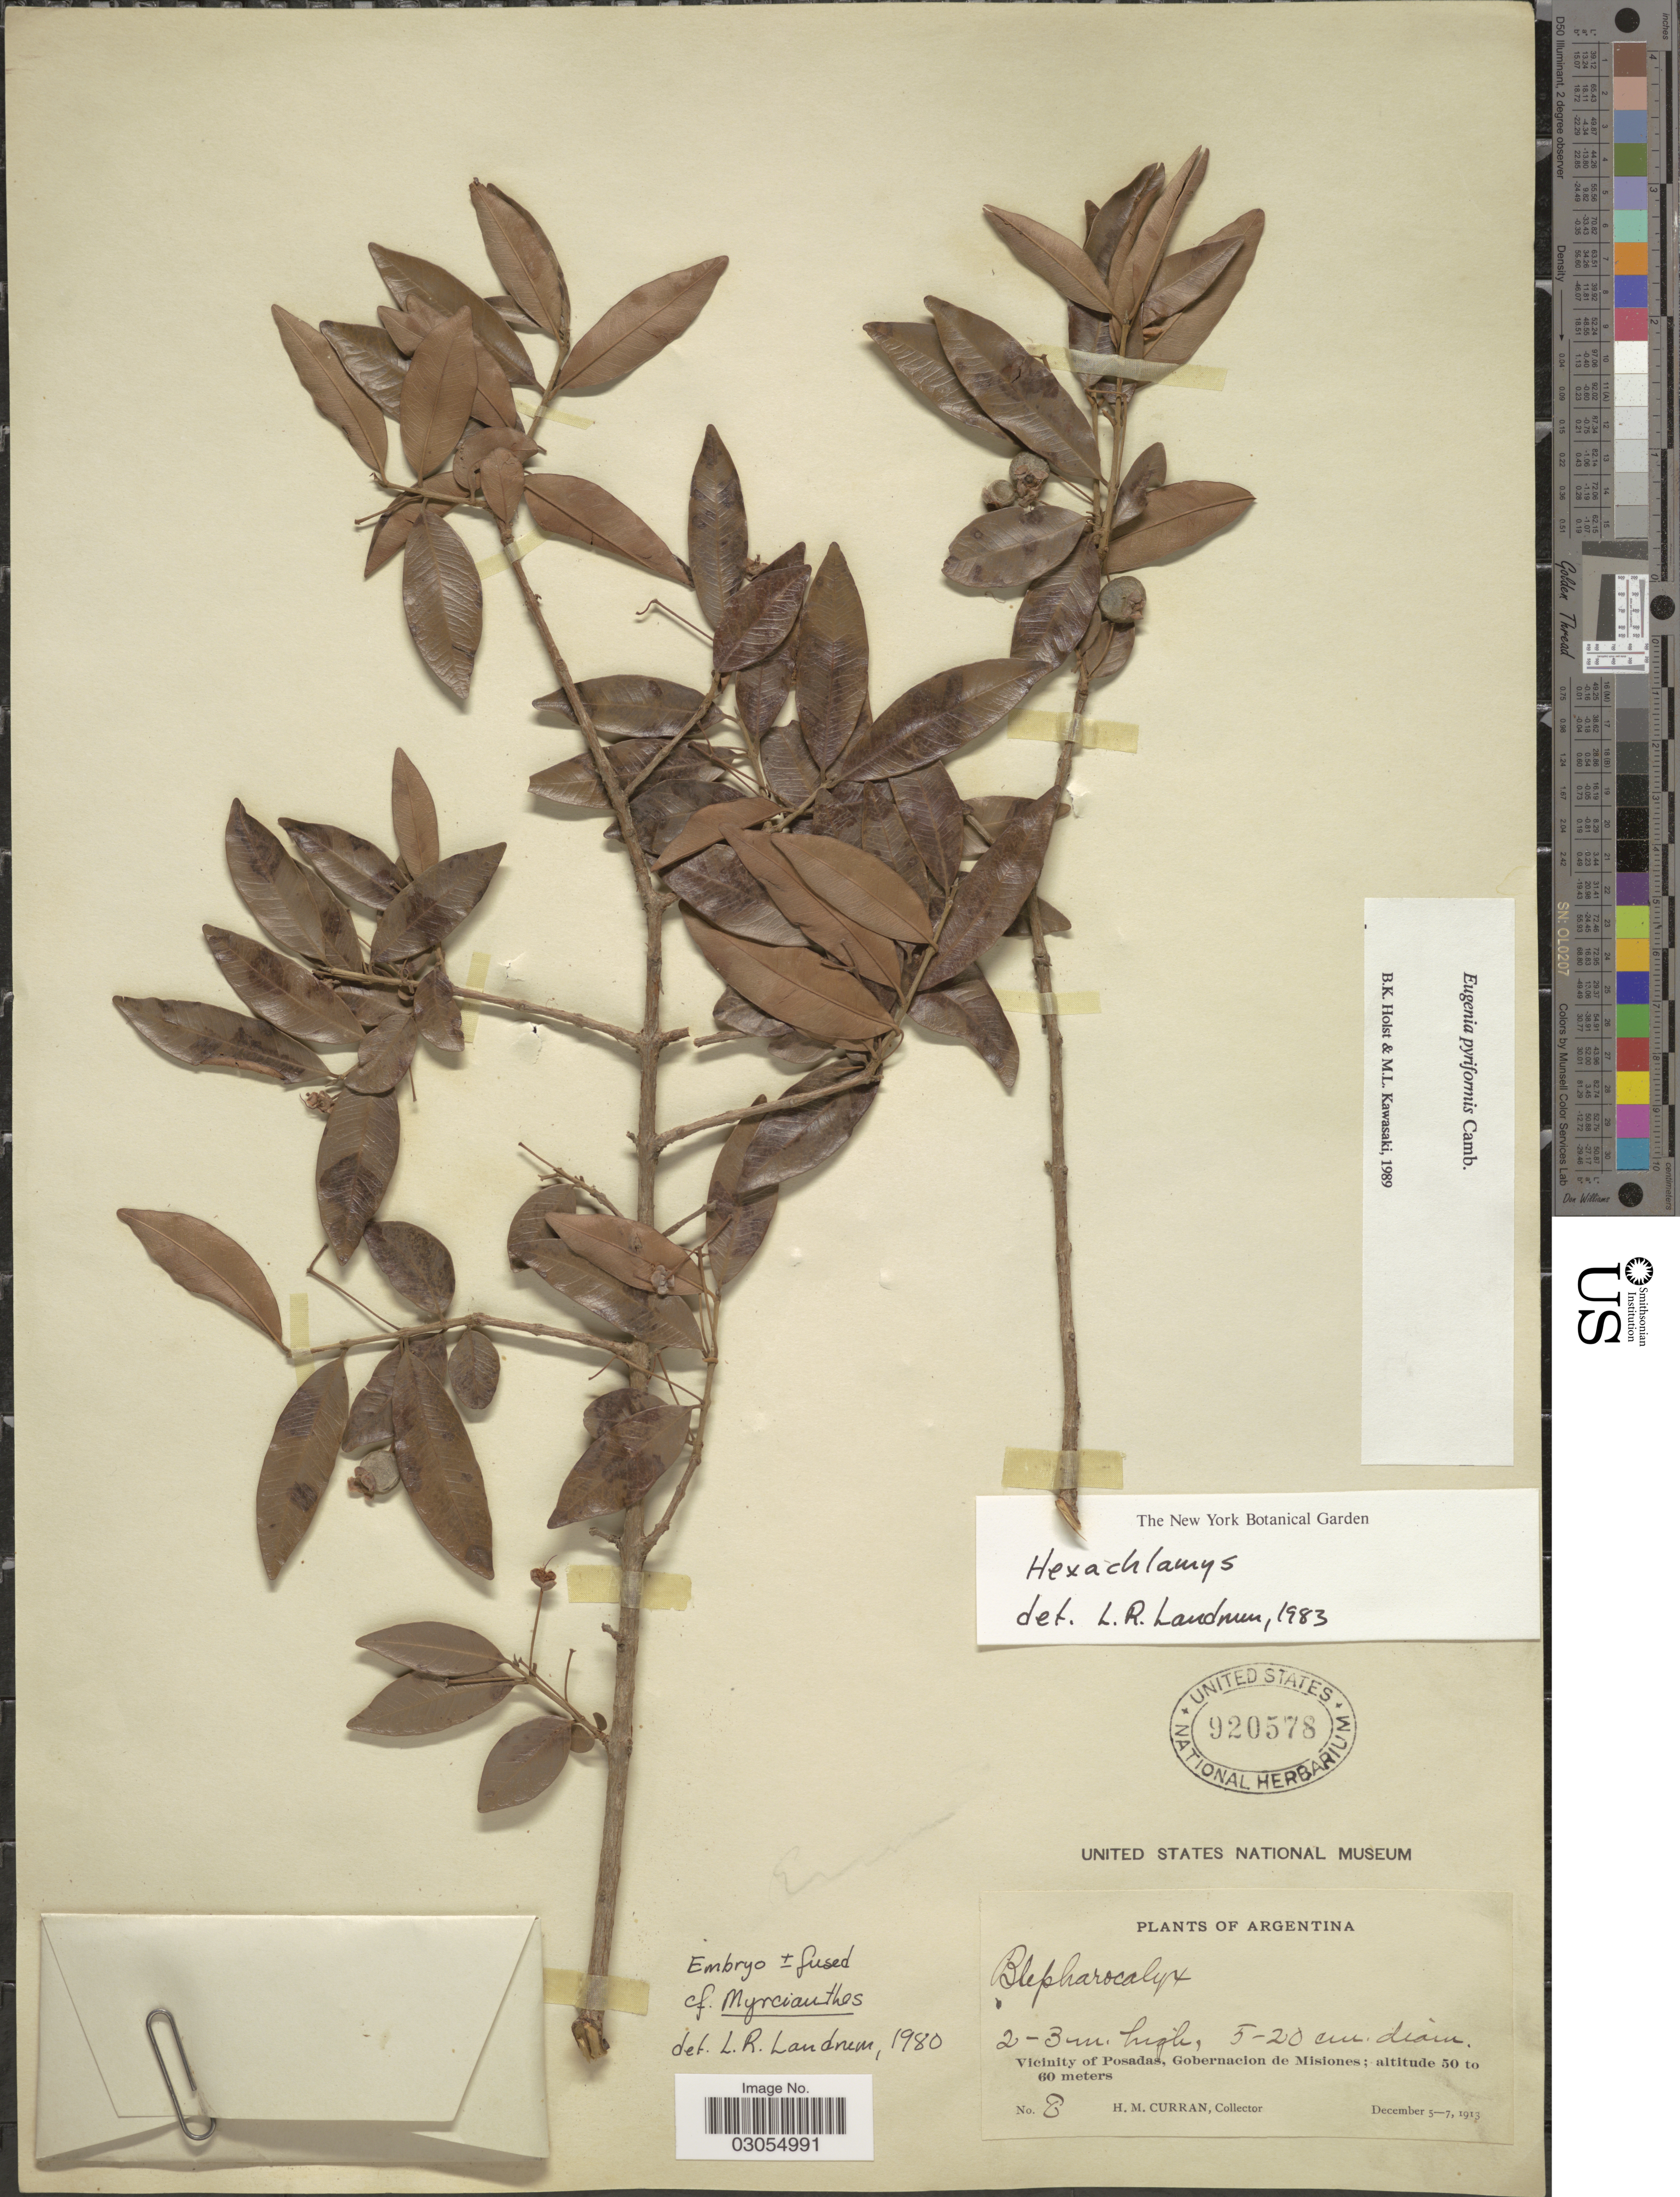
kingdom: Plantae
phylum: Tracheophyta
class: Magnoliopsida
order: Myrtales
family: Myrtaceae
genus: Eugenia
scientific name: Eugenia pyriformis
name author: Cambess.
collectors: H. M. Curran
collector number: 8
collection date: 1913-12-05/1913-12-07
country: Argentina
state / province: Misiones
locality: Vicinity of Posadas, Gobernacion de Misiones.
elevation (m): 50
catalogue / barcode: US 920578